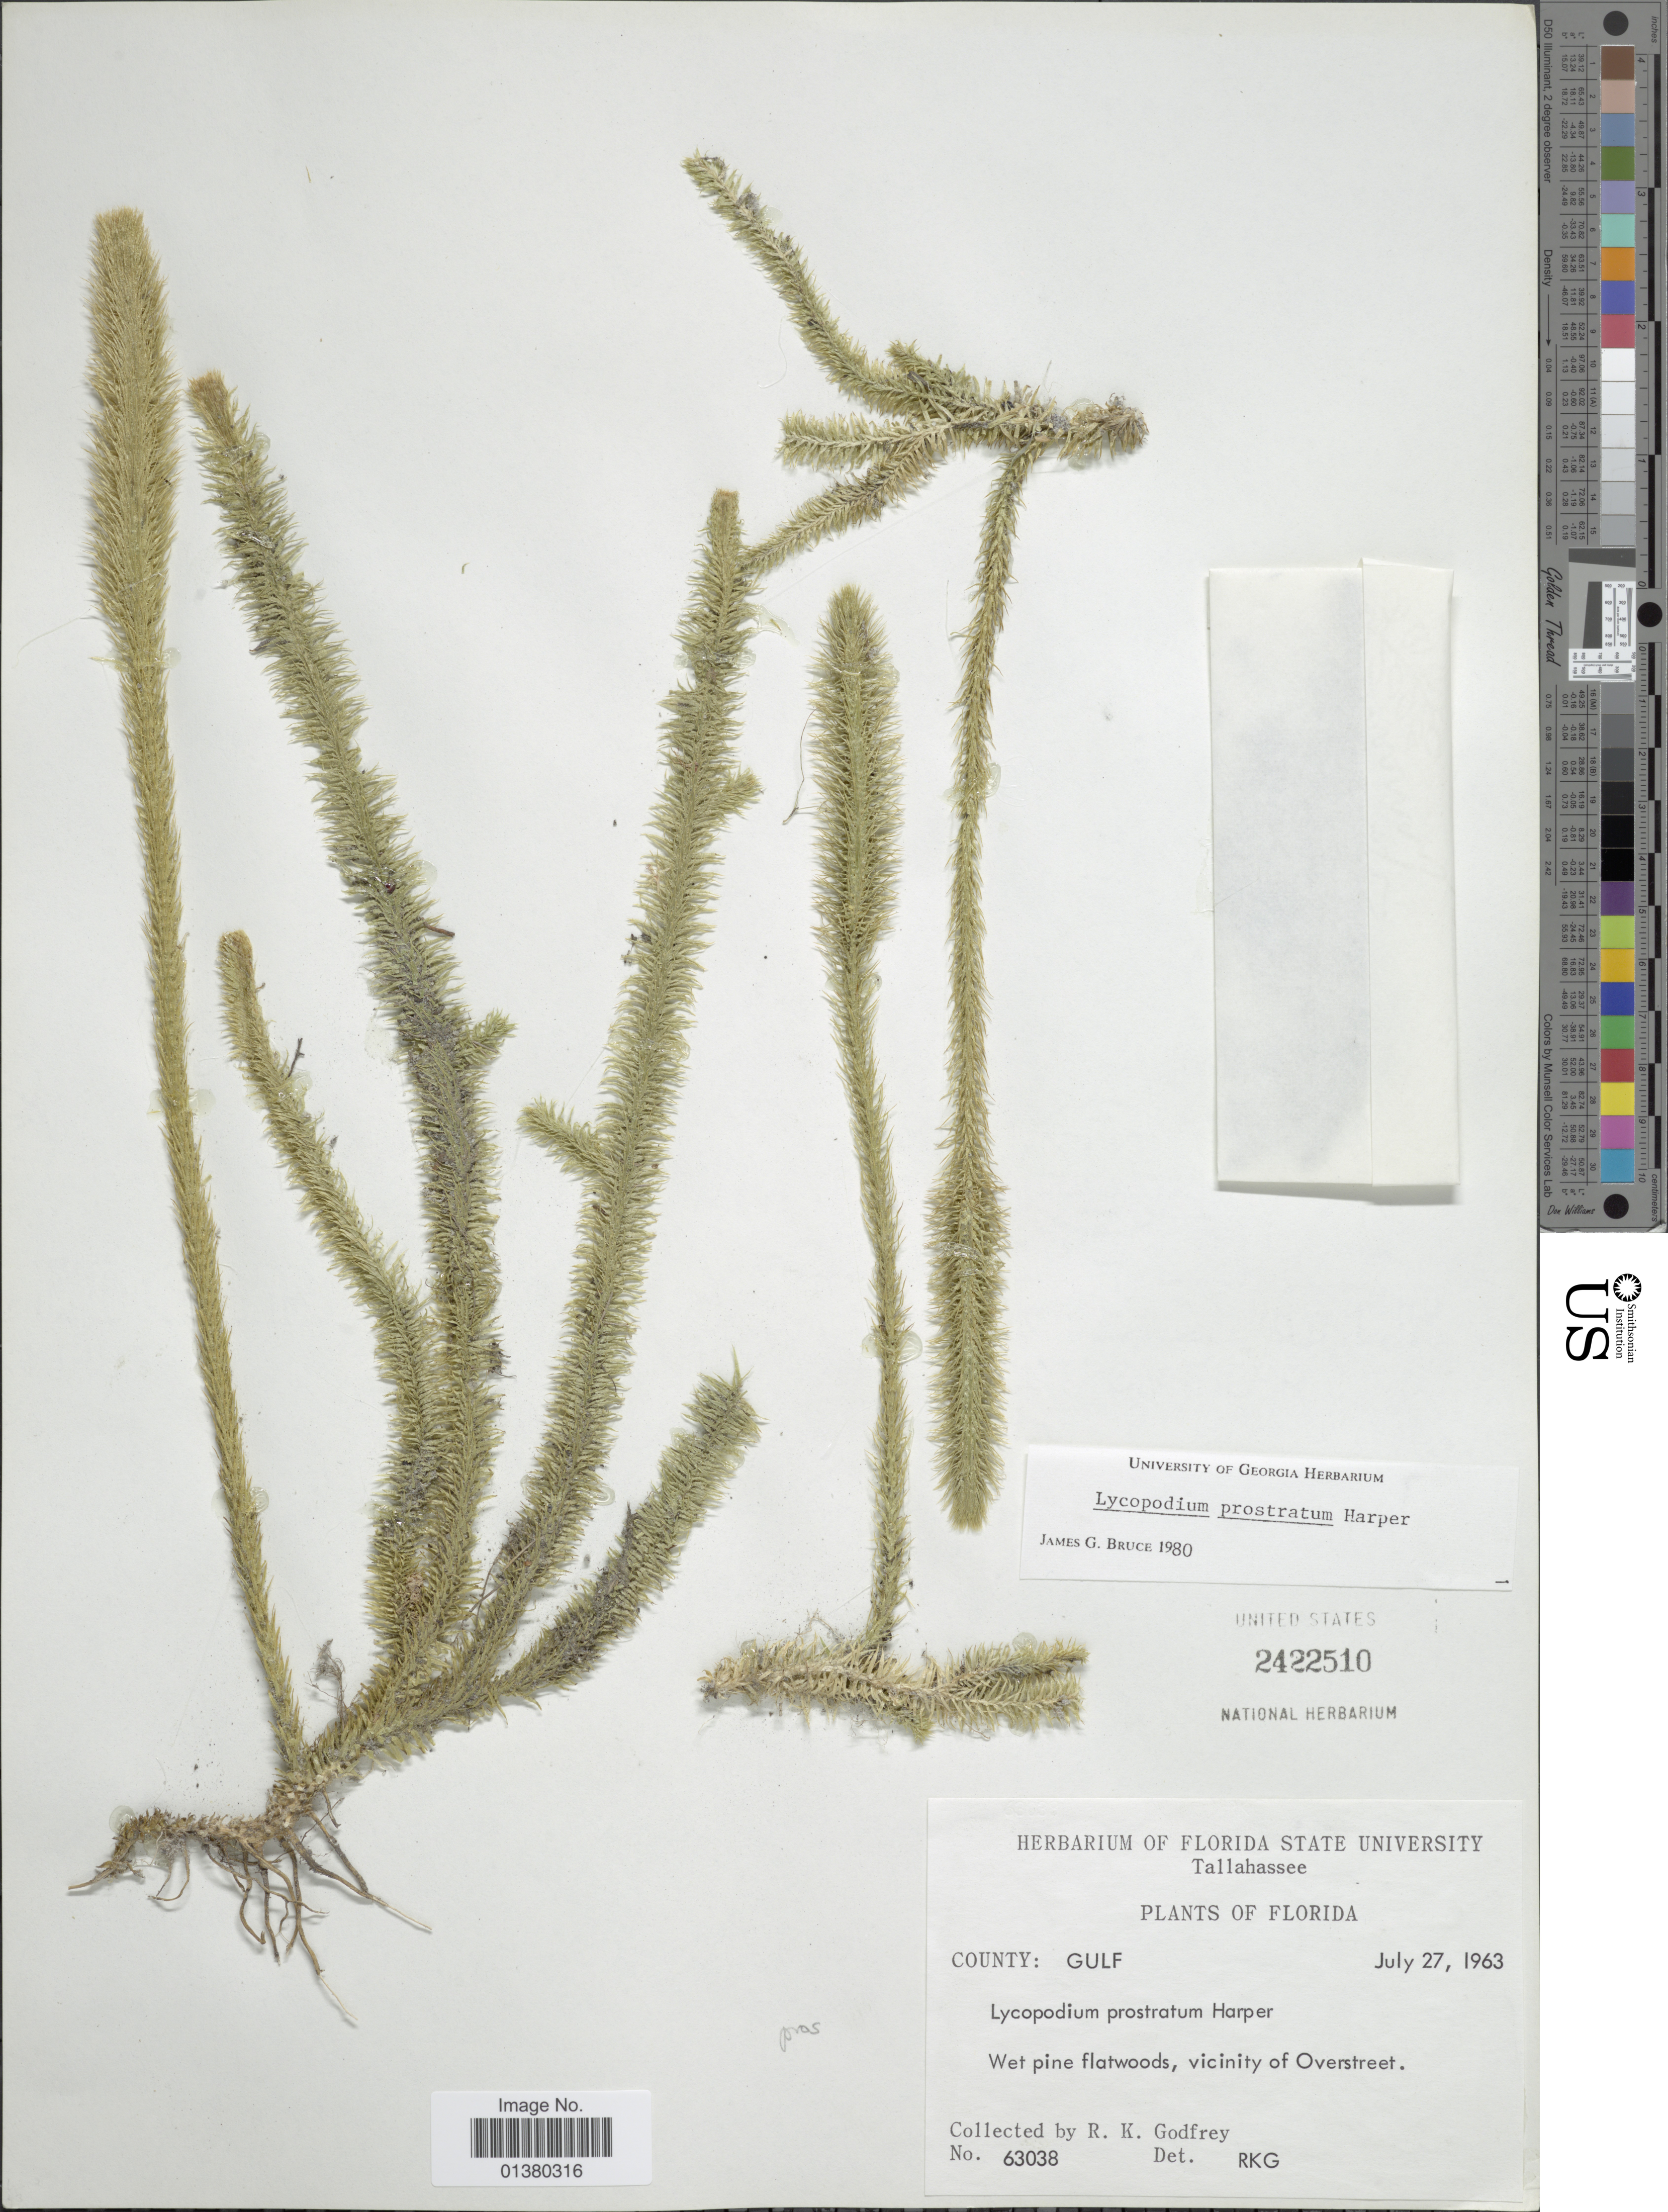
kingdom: Plantae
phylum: Tracheophyta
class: Lycopodiopsida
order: Lycopodiales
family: Lycopodiaceae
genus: Lycopodiella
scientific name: Lycopodiella prostrata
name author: (R.M. Harper) Cranfill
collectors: R. K. Godfrey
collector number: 63038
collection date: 1963-07-27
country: United States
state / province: Florida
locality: Tallahassee, County: Gulf, Wet pine flatwoods, vicinity of Overstreet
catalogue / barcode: US 2422510